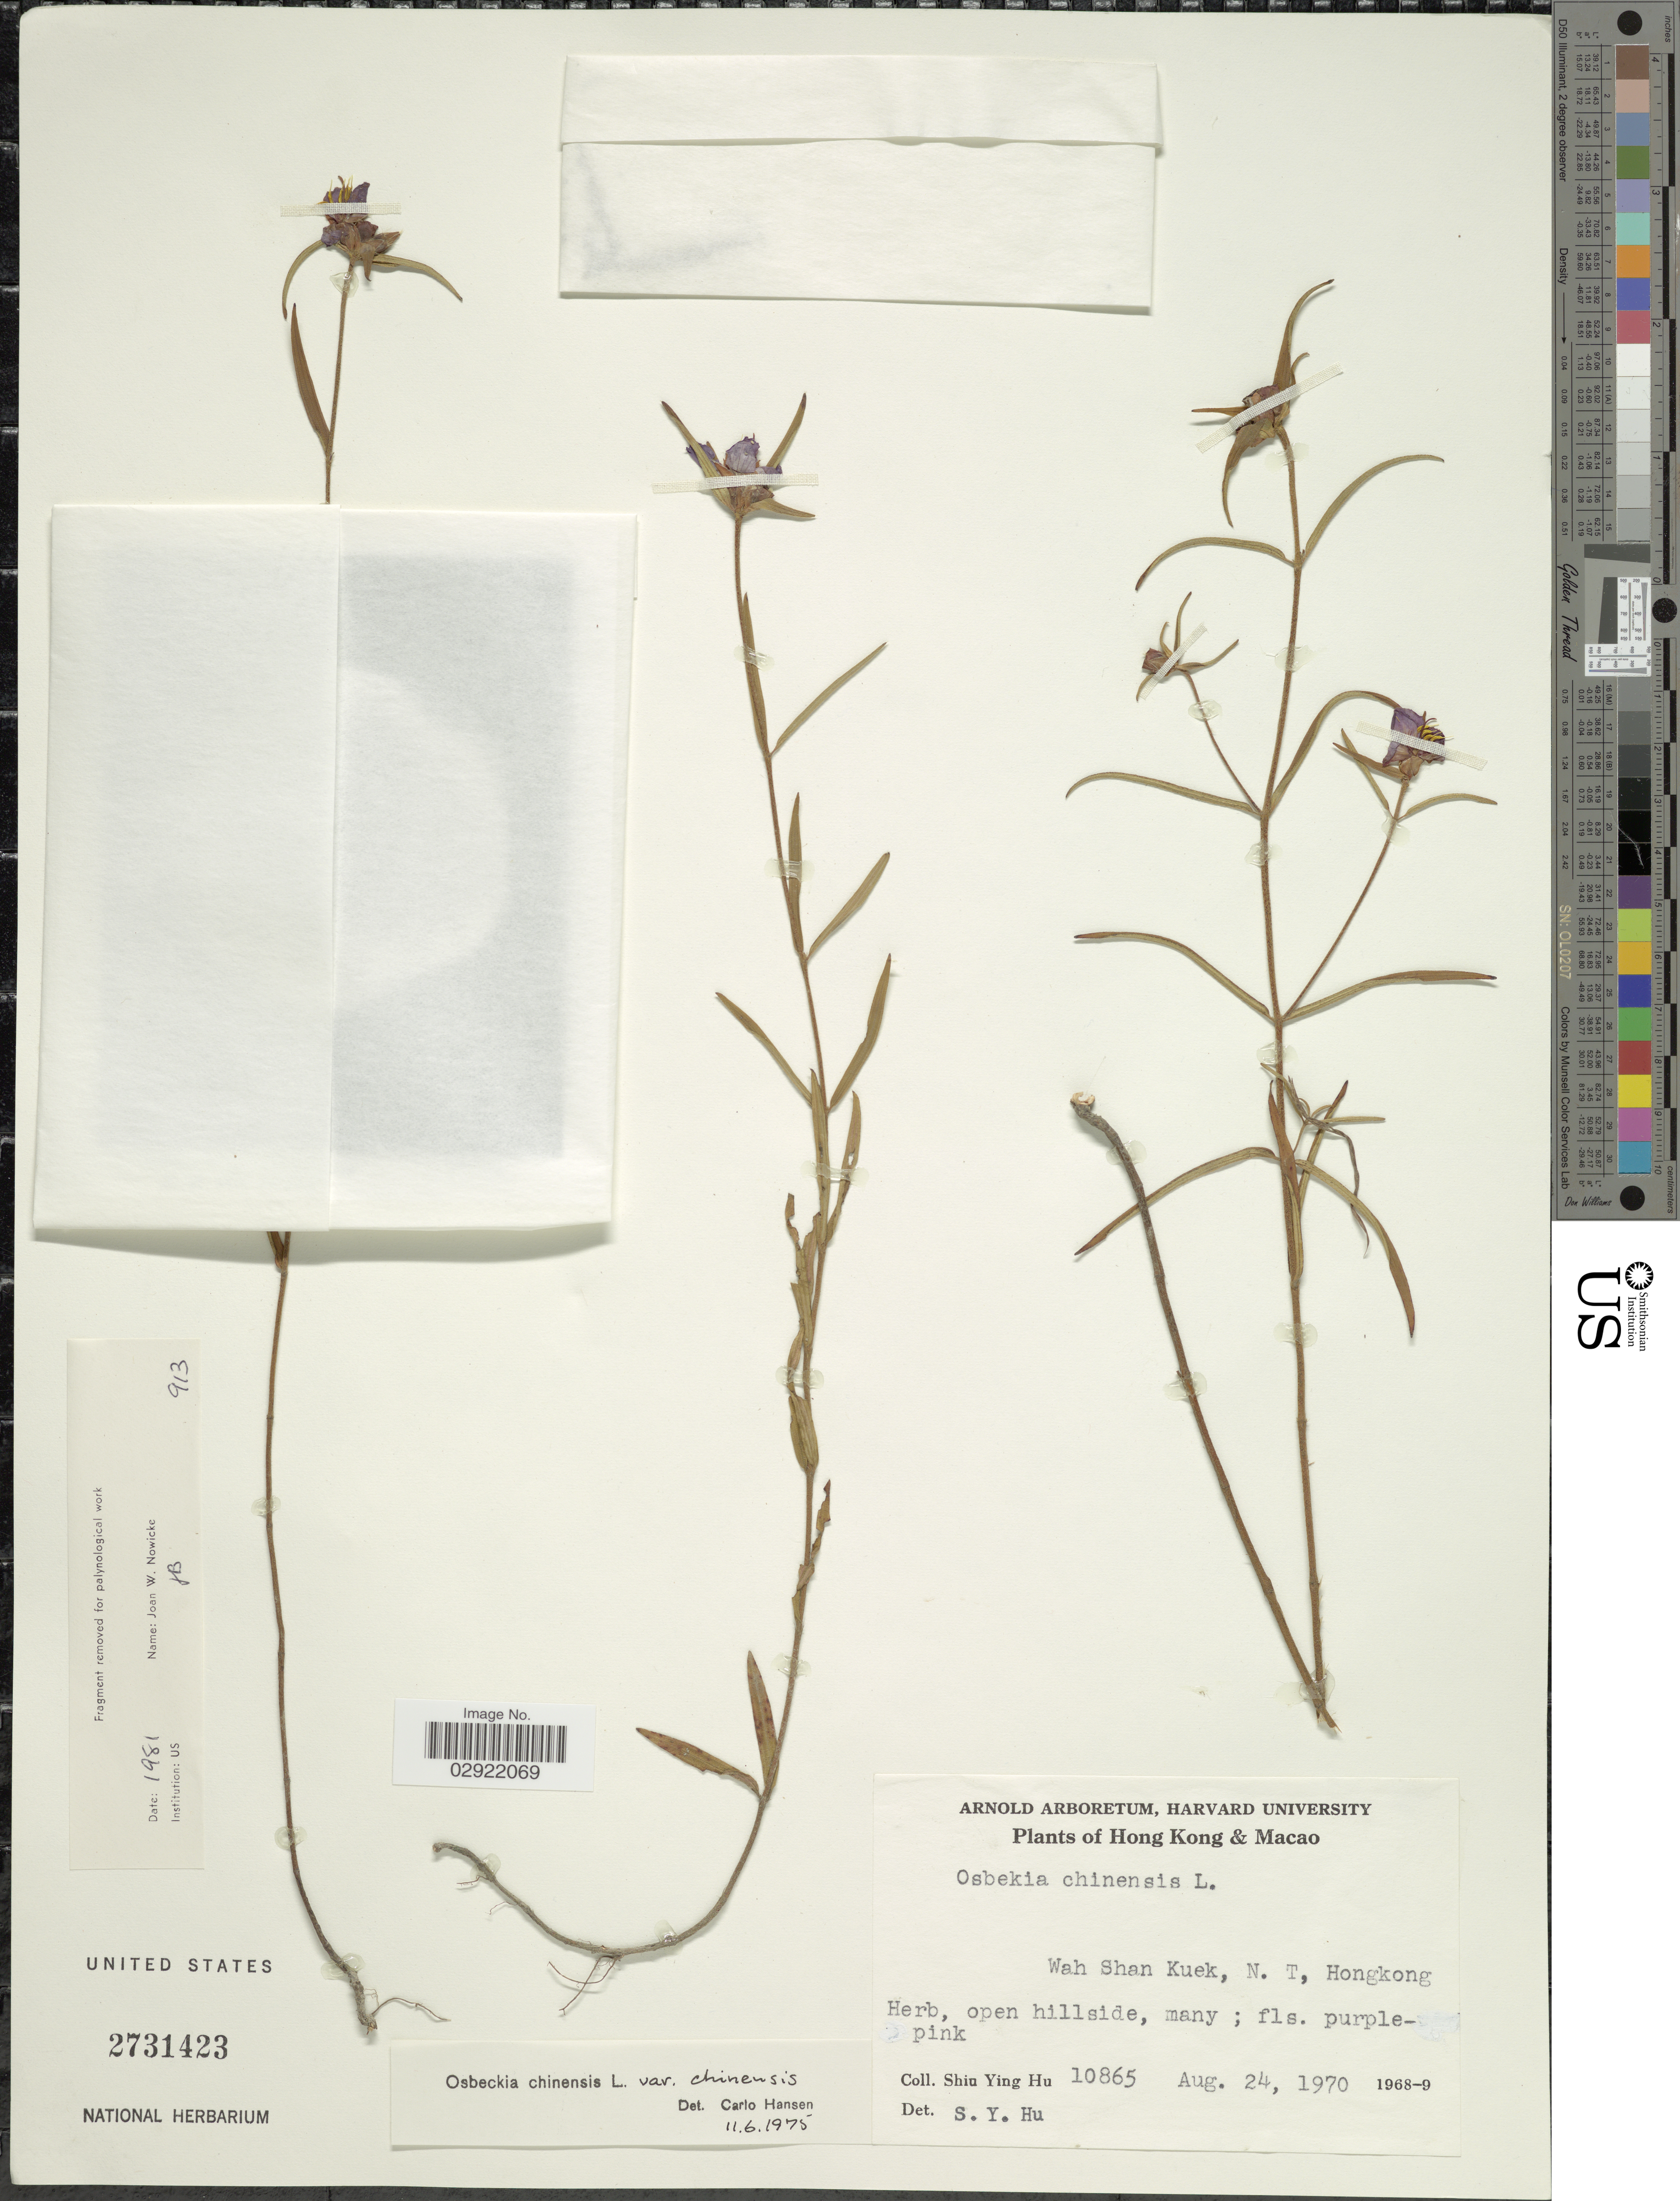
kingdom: Plantae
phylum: Tracheophyta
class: Magnoliopsida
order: Myrtales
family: Melastomataceae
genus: Osbeckia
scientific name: Osbeckia chinensis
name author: L.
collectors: S. Y. Hu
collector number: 10865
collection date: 1970-08-24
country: China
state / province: Hong Kong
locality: Wah Shan Kuek, N. T.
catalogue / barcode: US 2731423